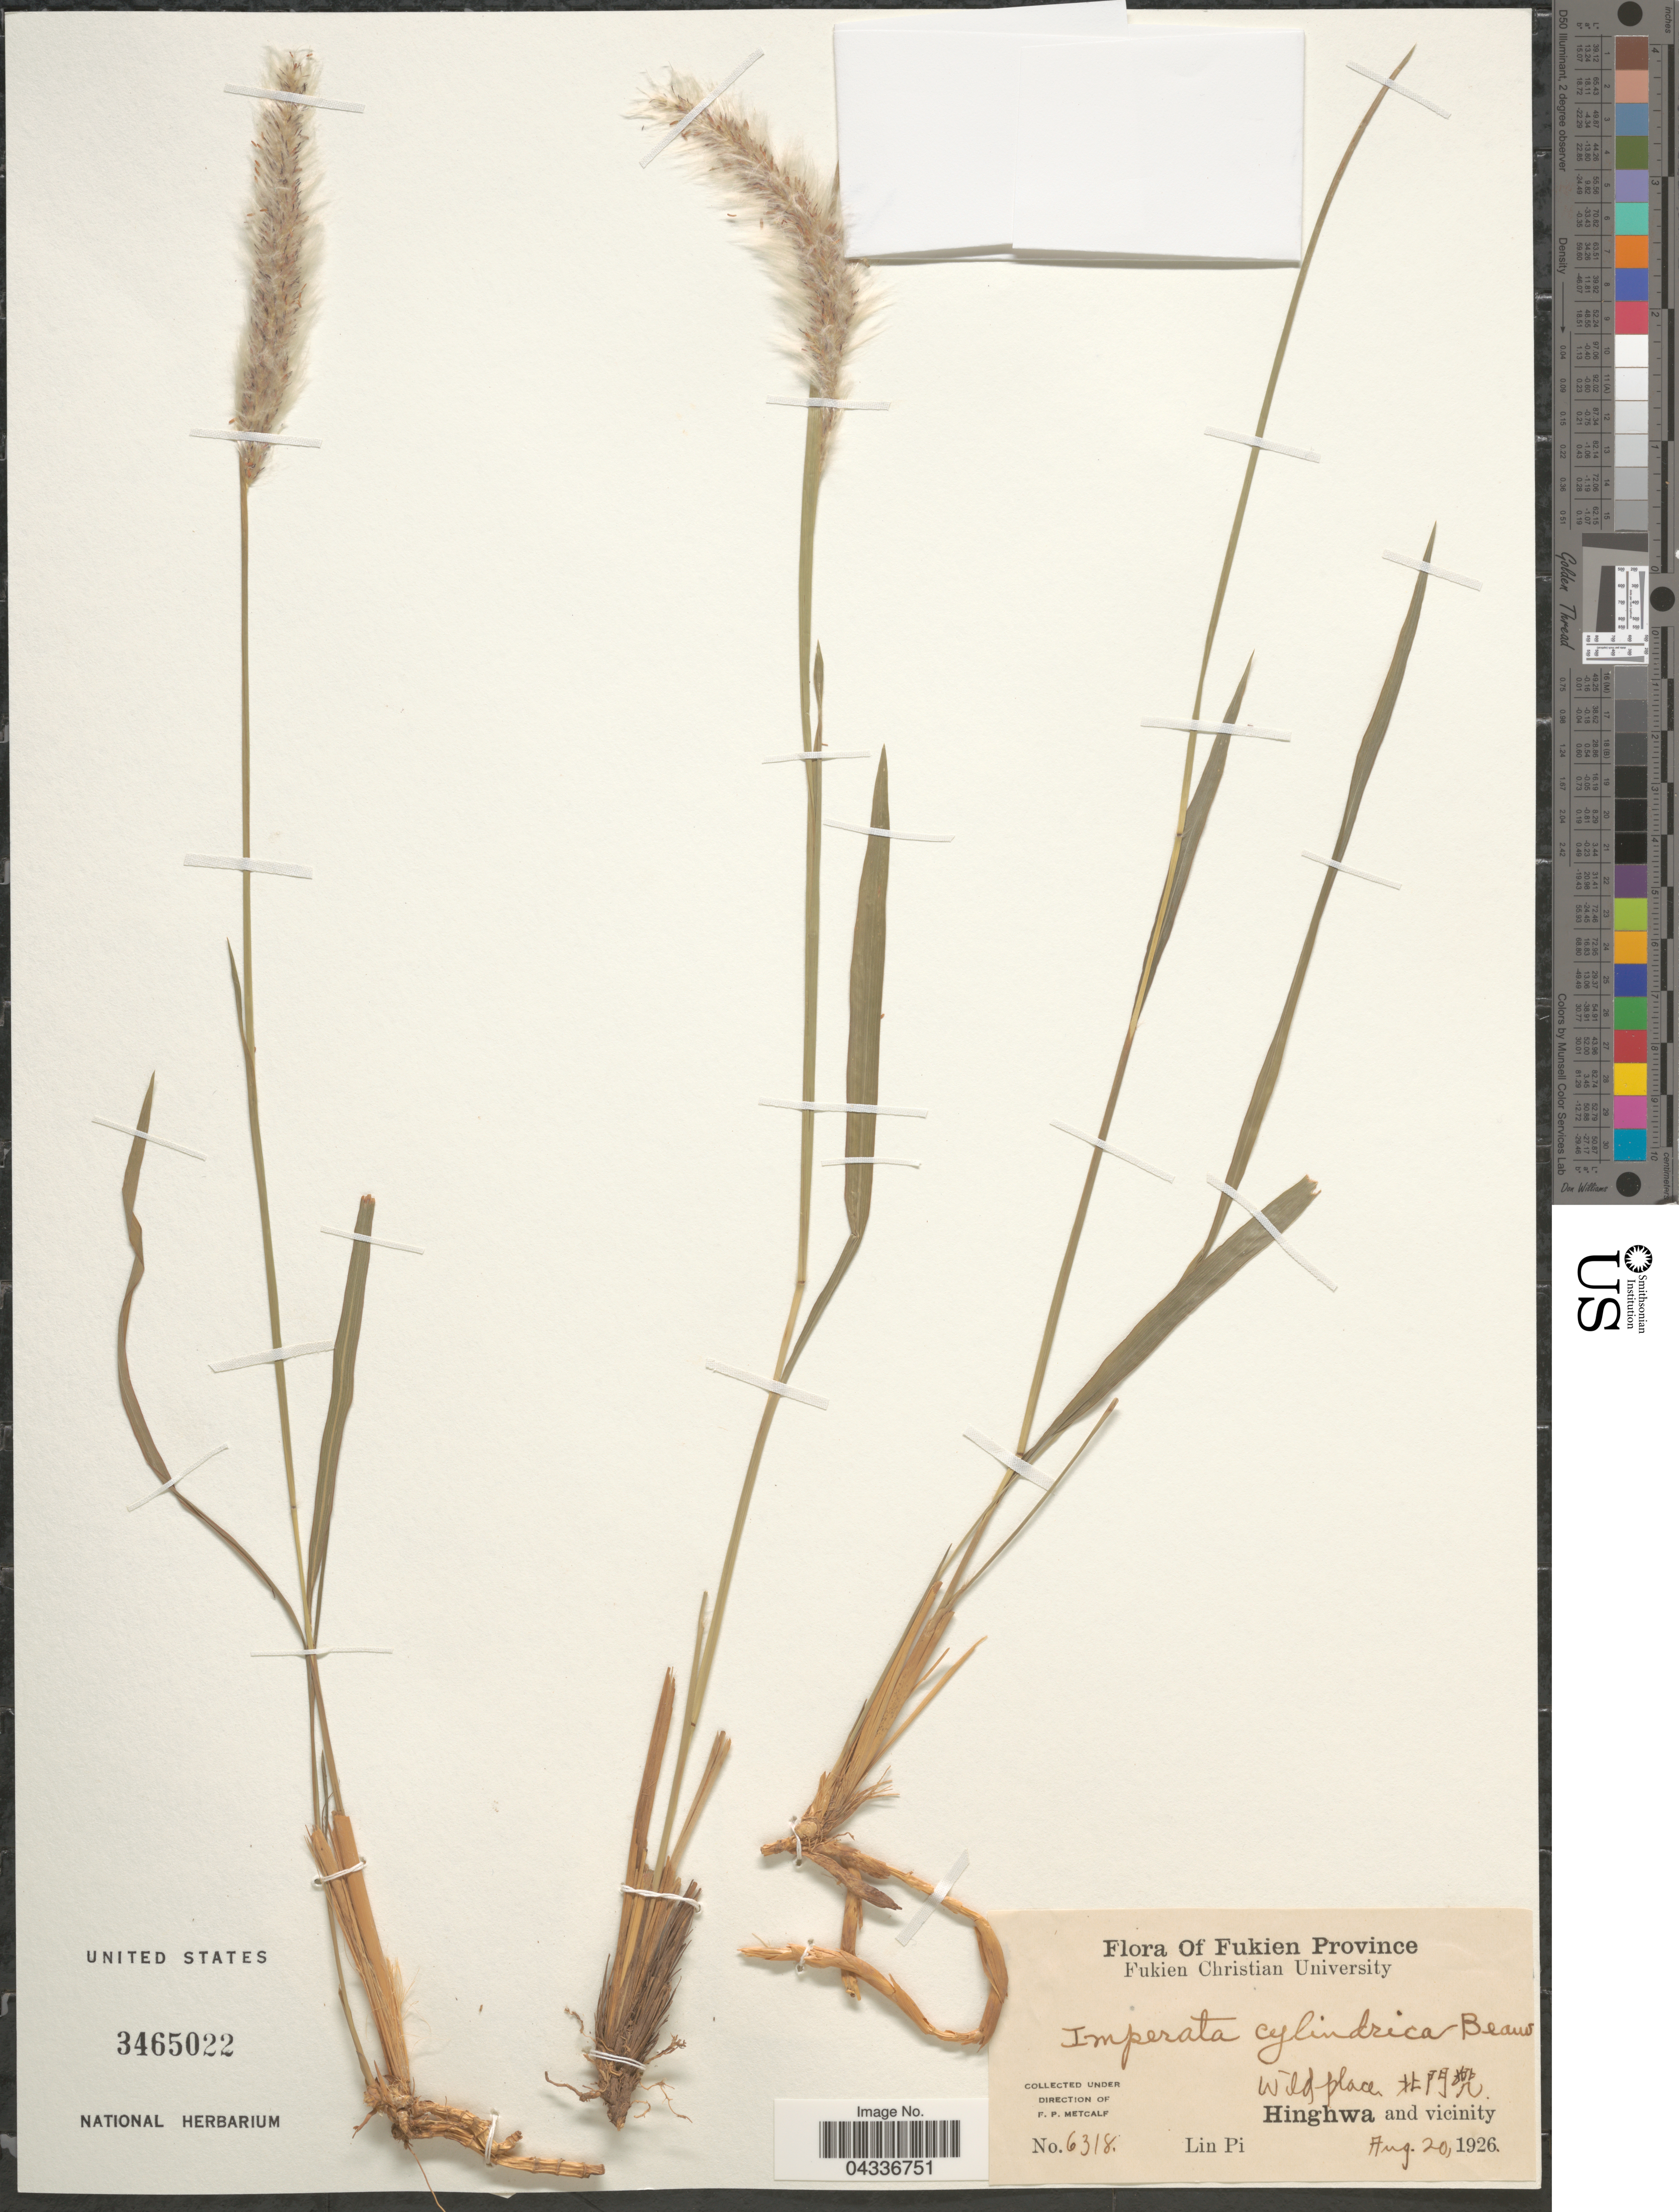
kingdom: Plantae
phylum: Tracheophyta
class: Liliopsida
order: Poales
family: Poaceae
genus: Imperata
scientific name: Imperata cylindrica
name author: (L.) P. Beauv.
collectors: L. Pi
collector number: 6318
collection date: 1926-08-20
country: China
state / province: Fujian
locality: Fukien Province. Hinghwa and vicinity.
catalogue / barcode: US 3465022